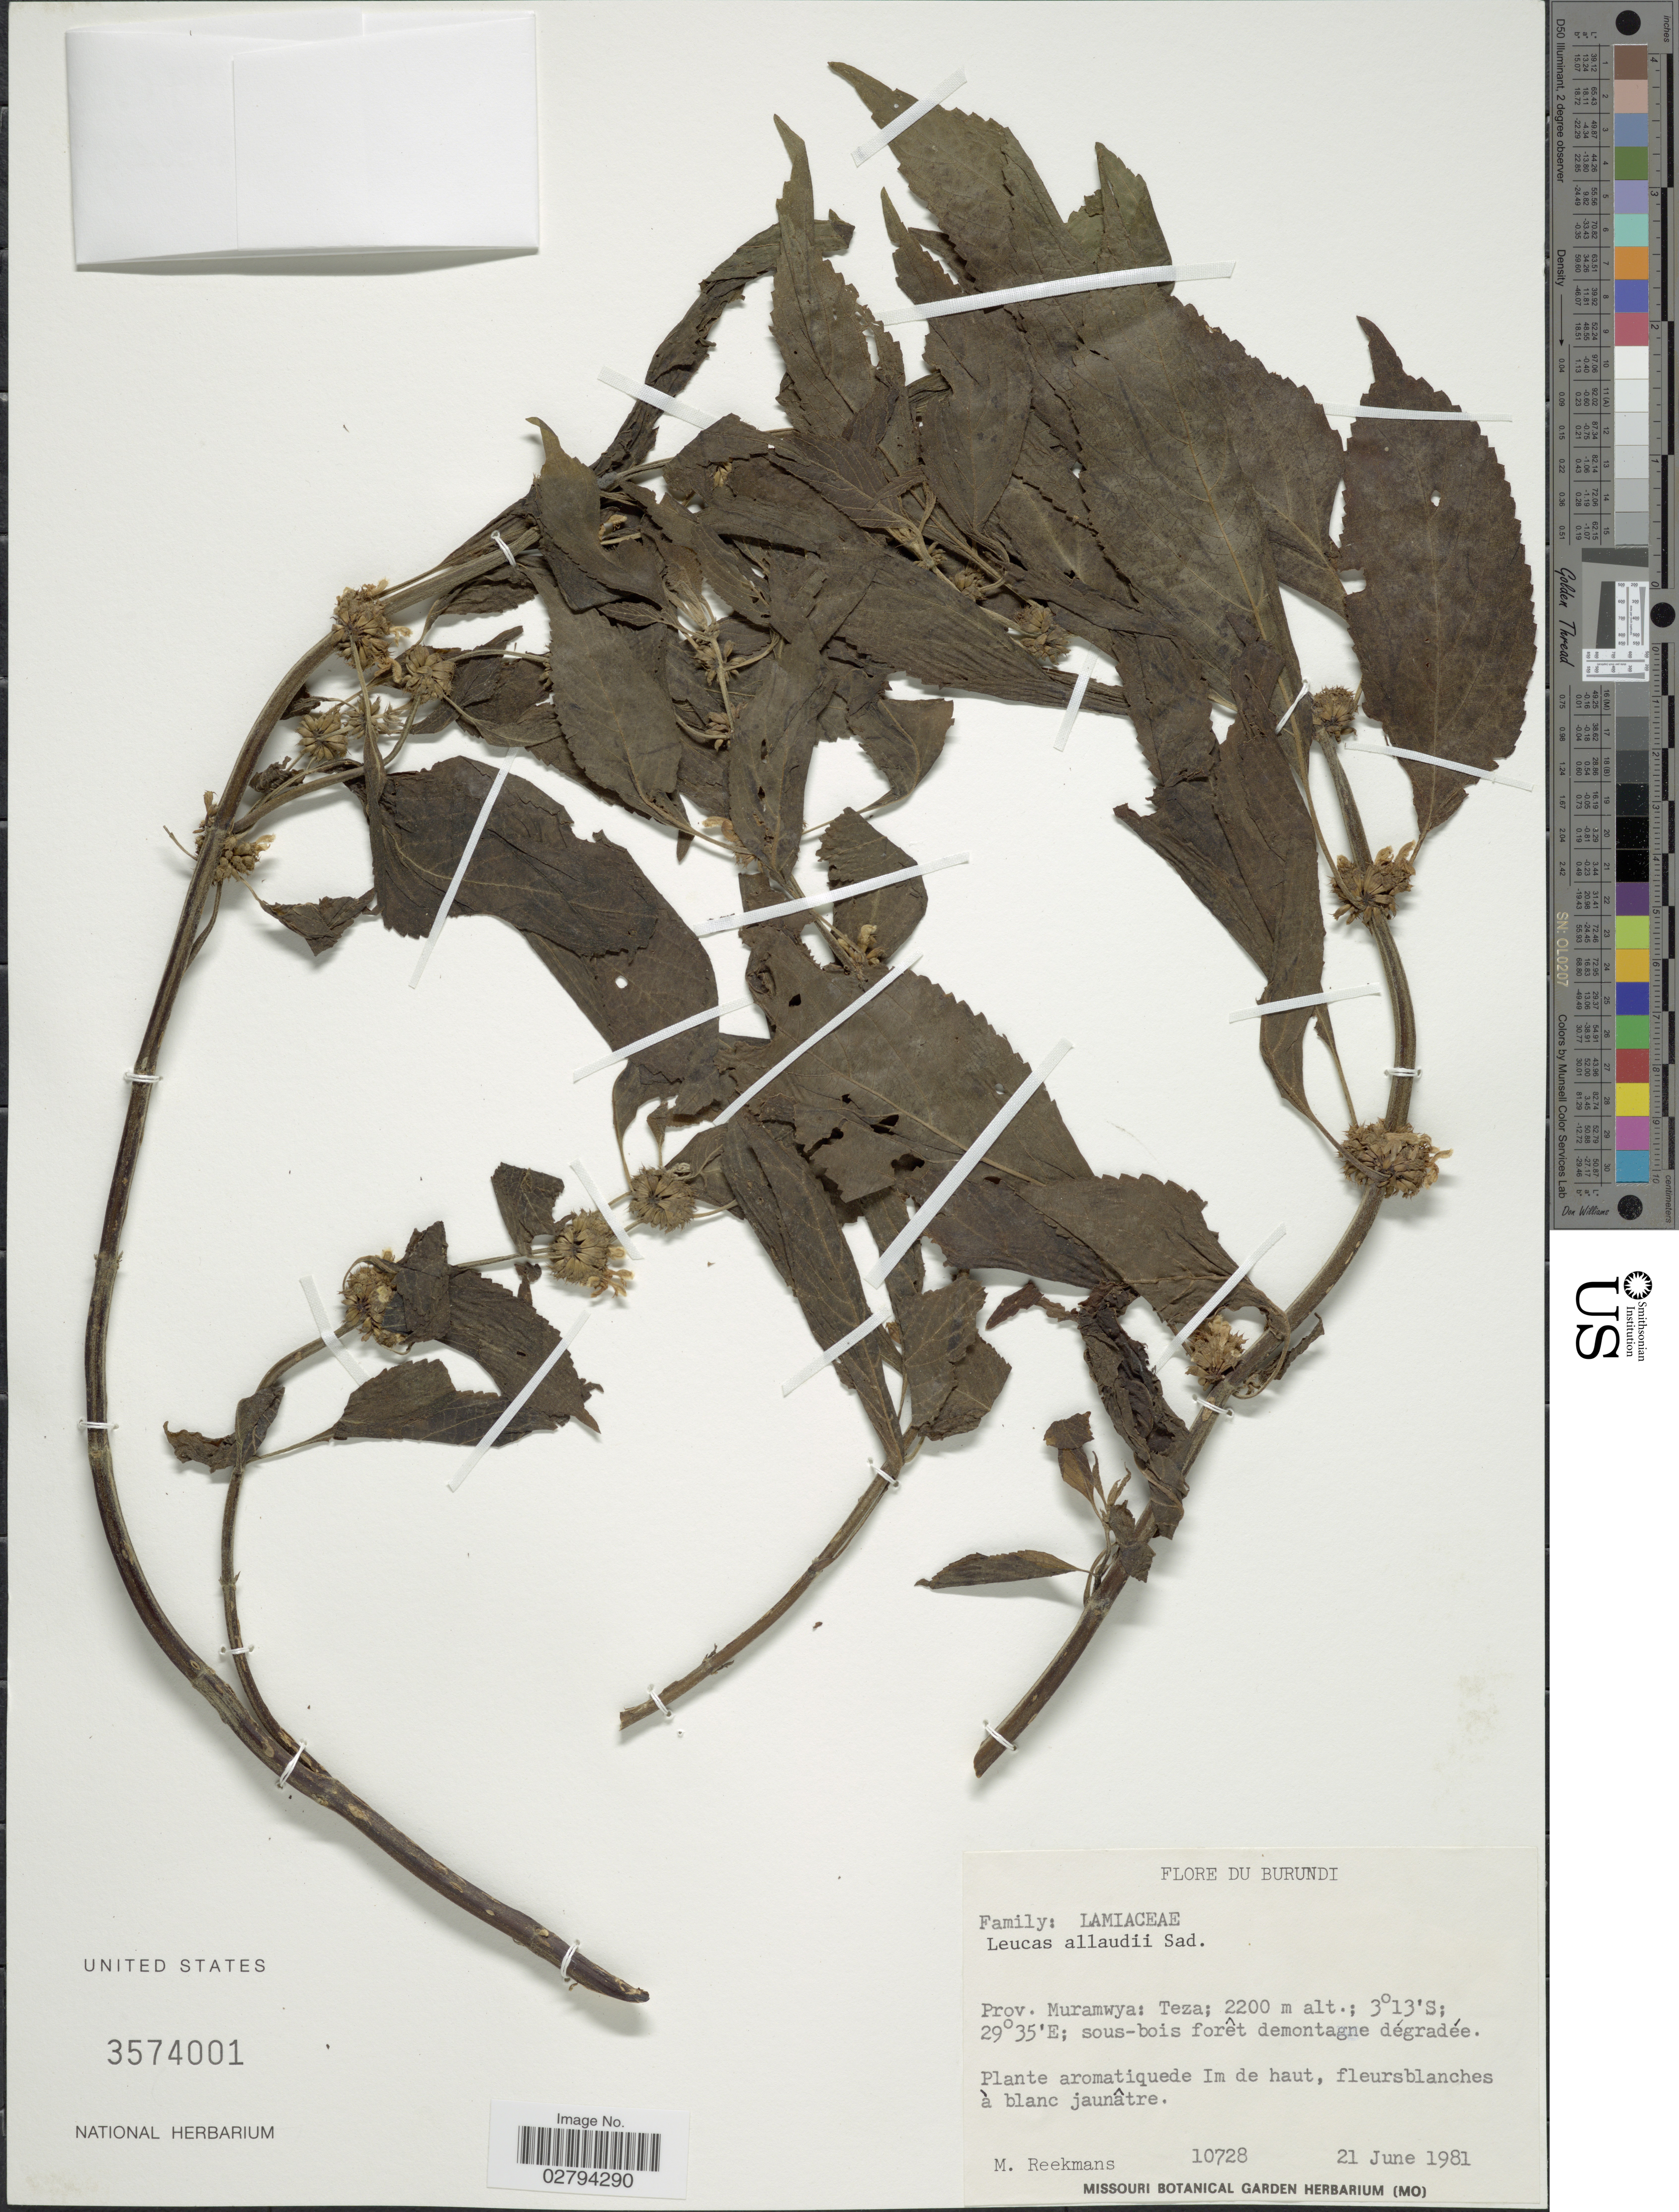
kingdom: Plantae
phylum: Tracheophyta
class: Magnoliopsida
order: Lamiales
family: Lamiaceae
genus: Leucas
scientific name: Leucas alluaudii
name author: Sacteux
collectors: M. Reekmans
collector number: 10728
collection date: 1981-06-21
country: Burundi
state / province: Muramvya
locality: Teza.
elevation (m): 2200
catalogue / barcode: US 3574001